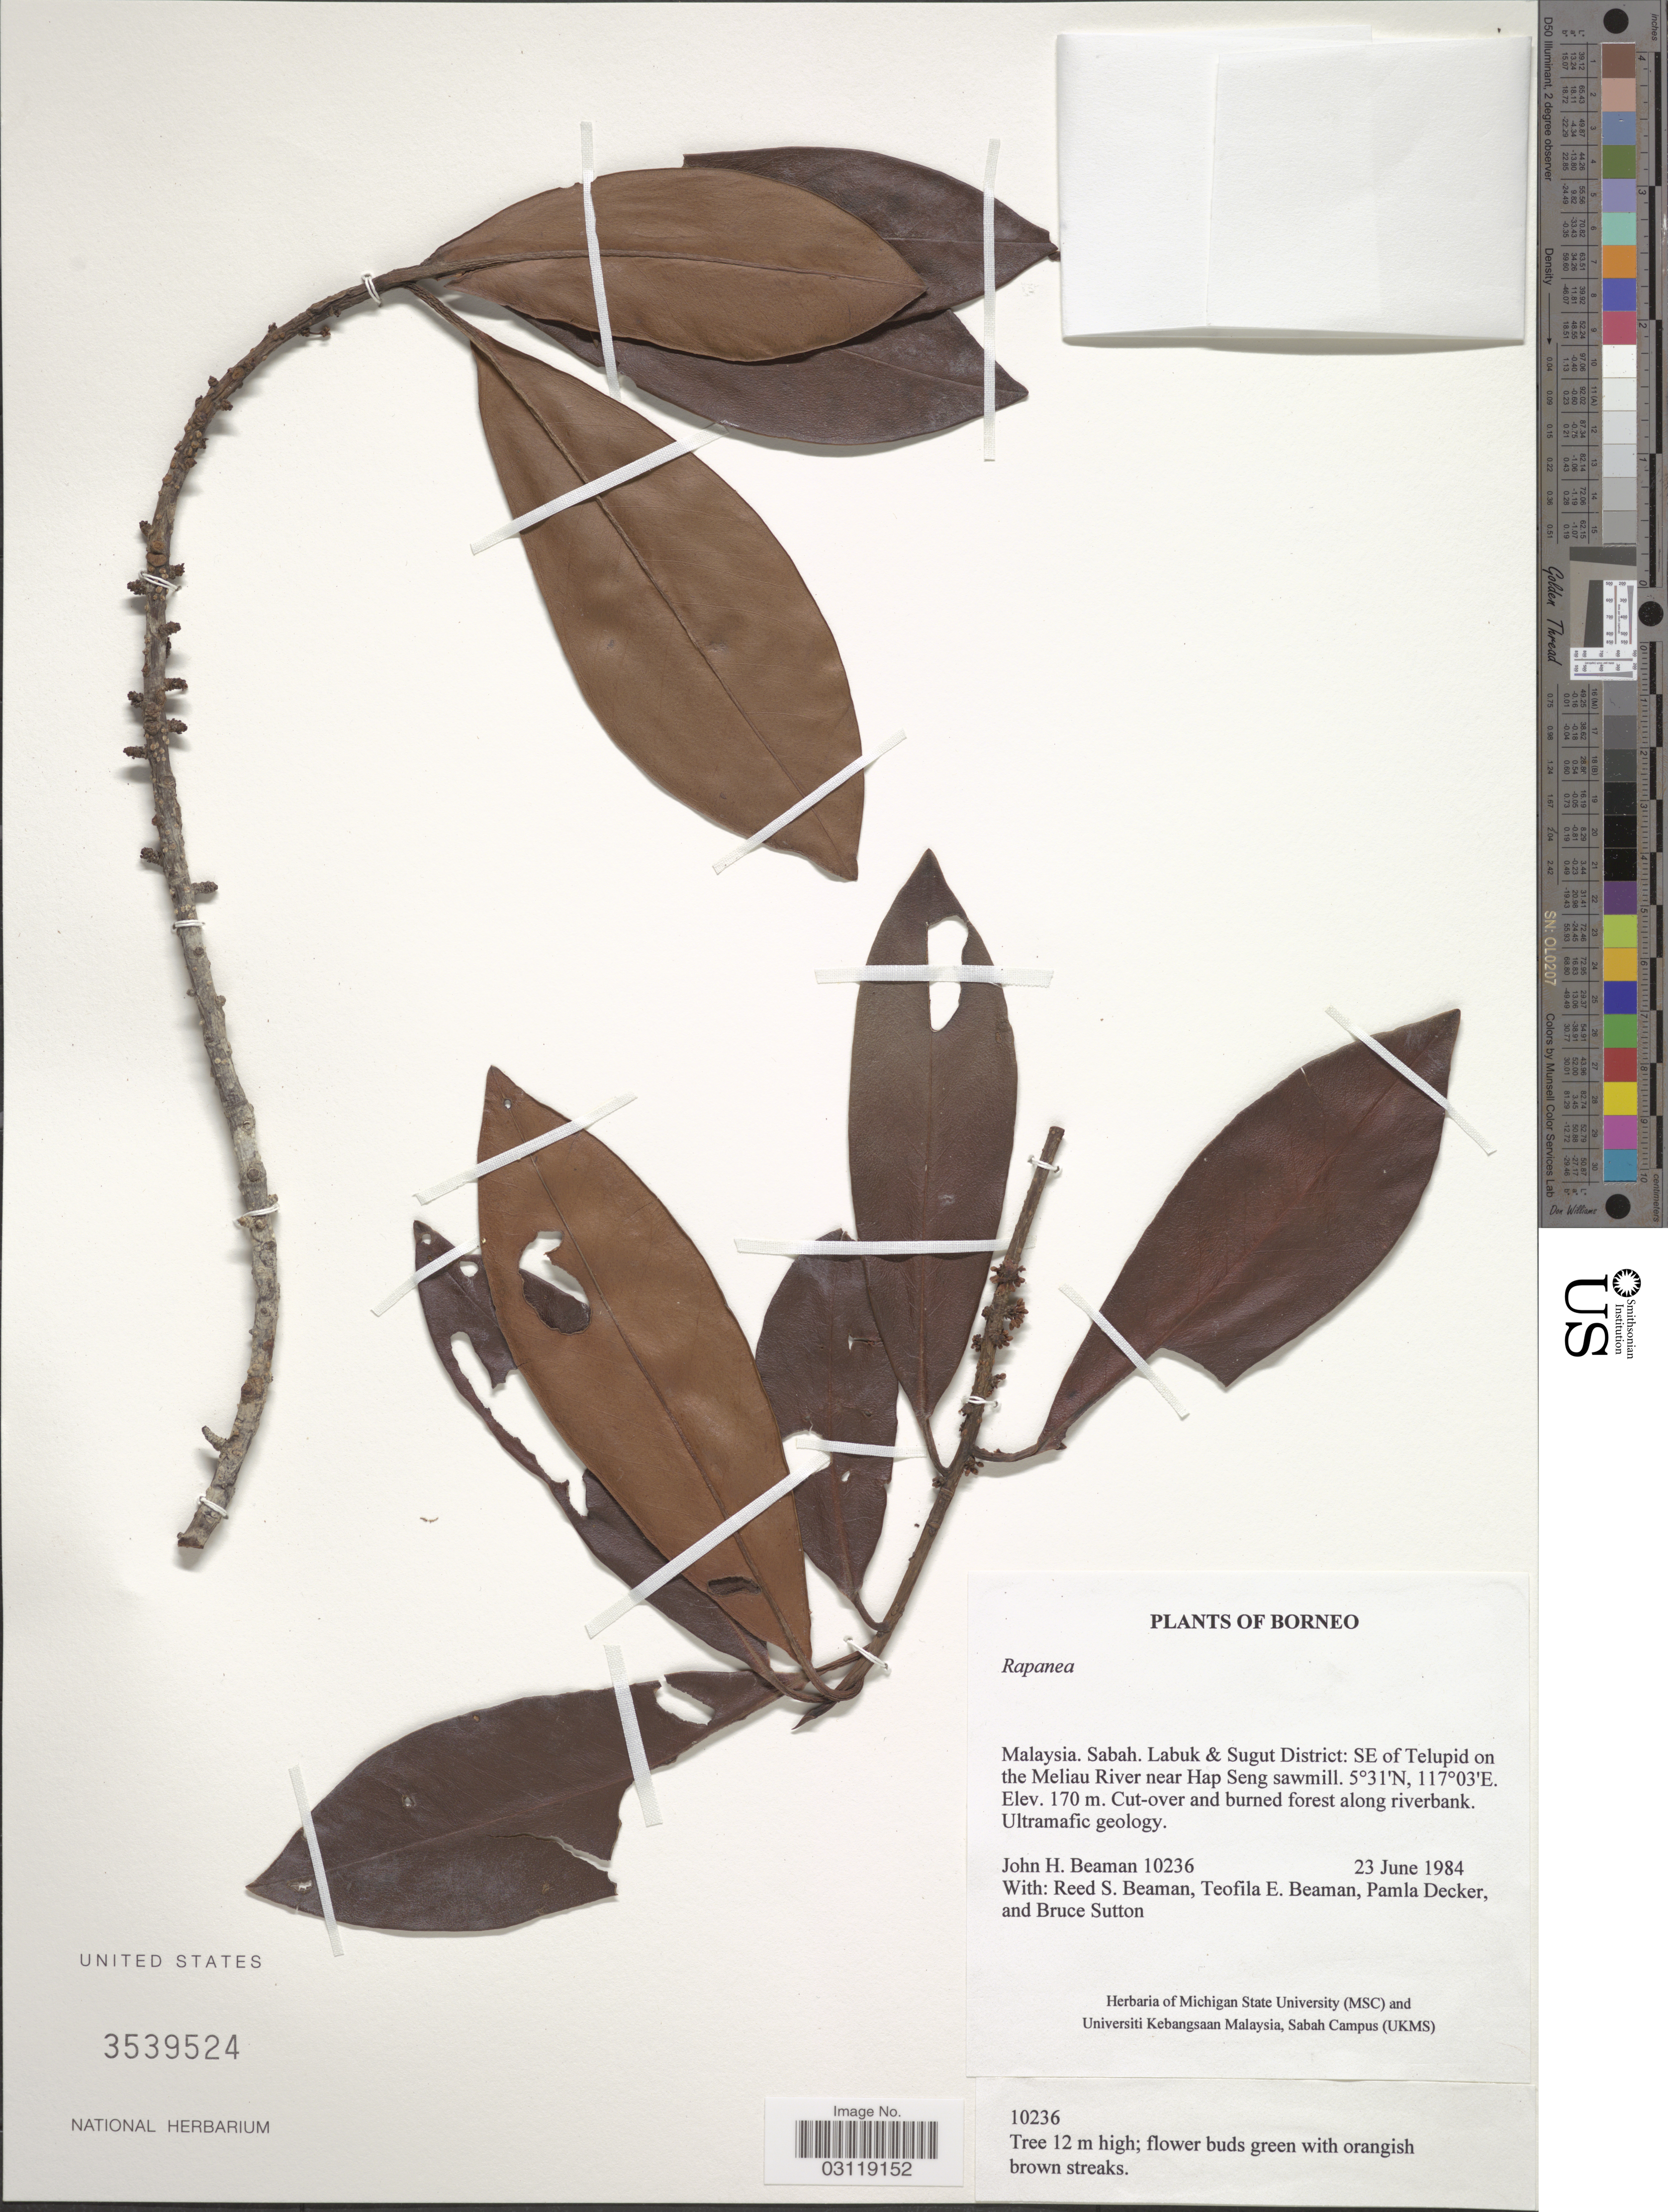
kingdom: Plantae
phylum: Tracheophyta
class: Magnoliopsida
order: Ericales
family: Primulaceae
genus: Rapanea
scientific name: Rapanea sp.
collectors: J. H. Beaman, R. S. Beaman, T. E. Beaman, P. Decker & B. Sutton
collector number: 10236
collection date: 1984-06-23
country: Malaysia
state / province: Sabah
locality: Borneo. Labuk & Sugut District. SE of Telupid on the Meliau River near Hap Seng sawmill. Cut-over and burned forest along riverbank.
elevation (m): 170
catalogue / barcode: US 3539524